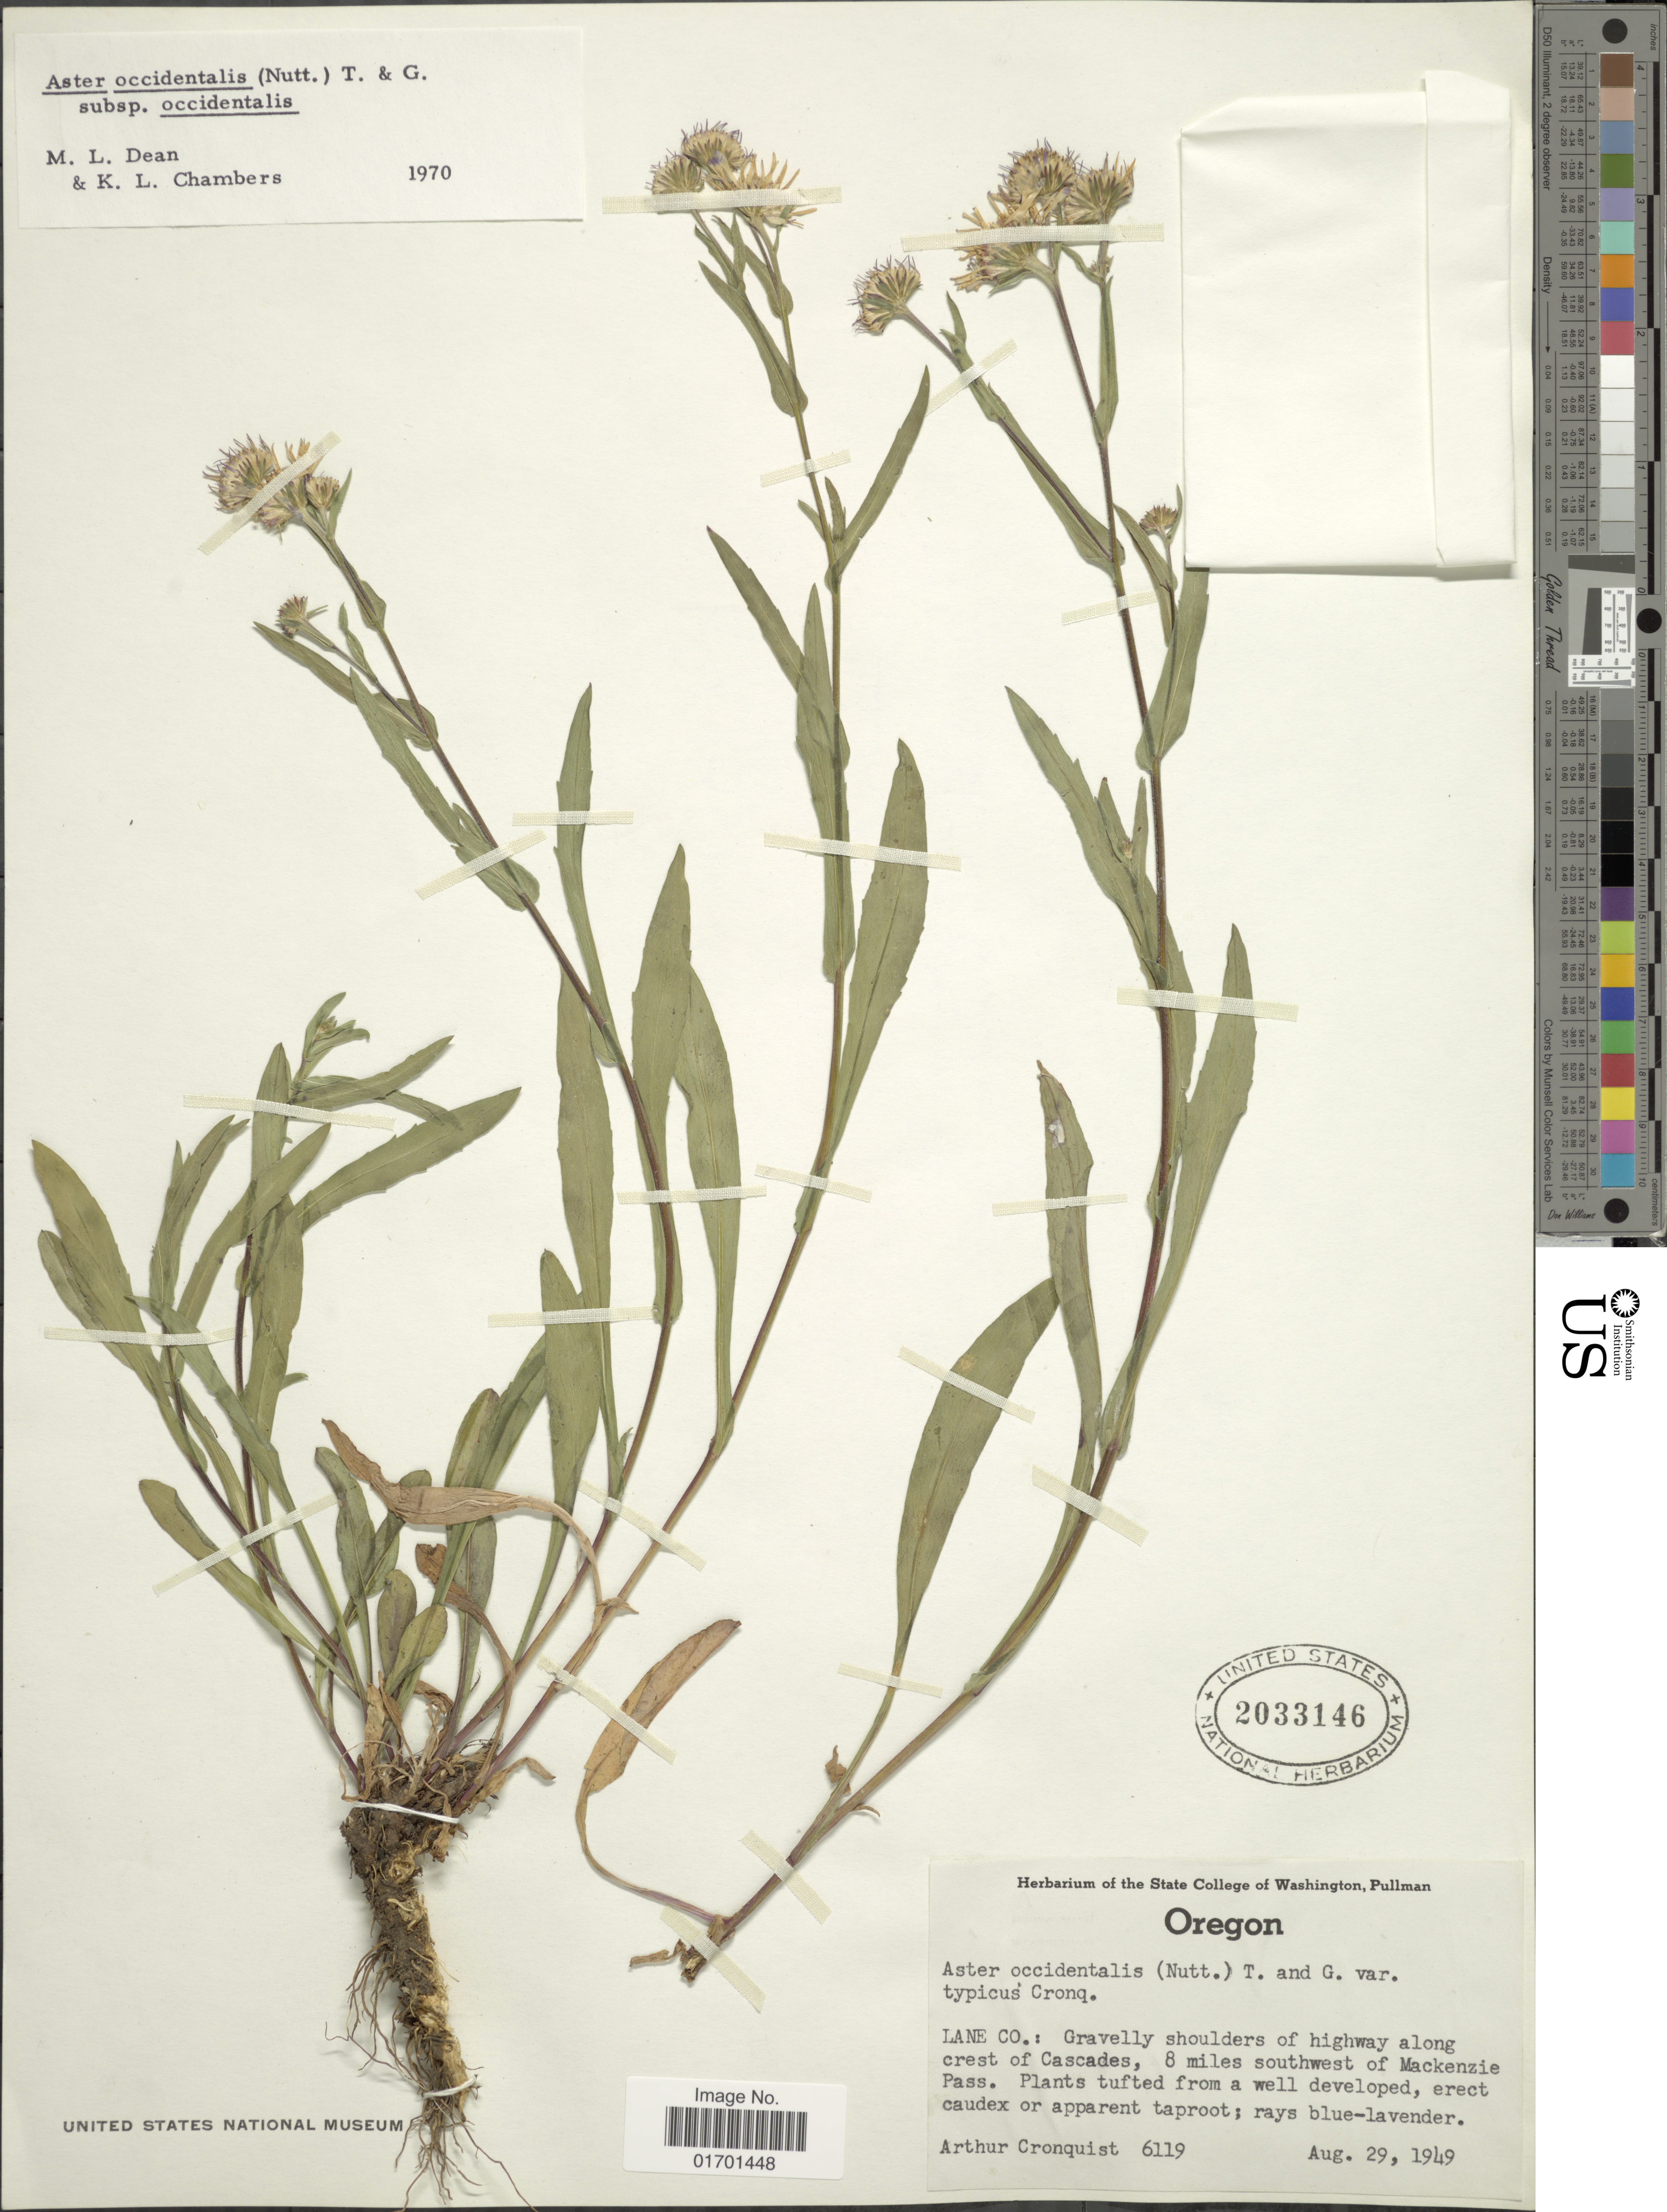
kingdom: Plantae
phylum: Tracheophyta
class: Magnoliopsida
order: Asterales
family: Asteraceae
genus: Symphyotrichum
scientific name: Symphyotrichum spathulatum var. spathulatum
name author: (Lindl.) G.L. Nesom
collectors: A. J. Cronquist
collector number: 6119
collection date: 1949-08-29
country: United States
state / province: Oregon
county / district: Lane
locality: Lane Co.: Gravelly shoulders of highway along crest of Cascades, 8 miles southwest of Mackenzie Pass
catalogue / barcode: US 2033146